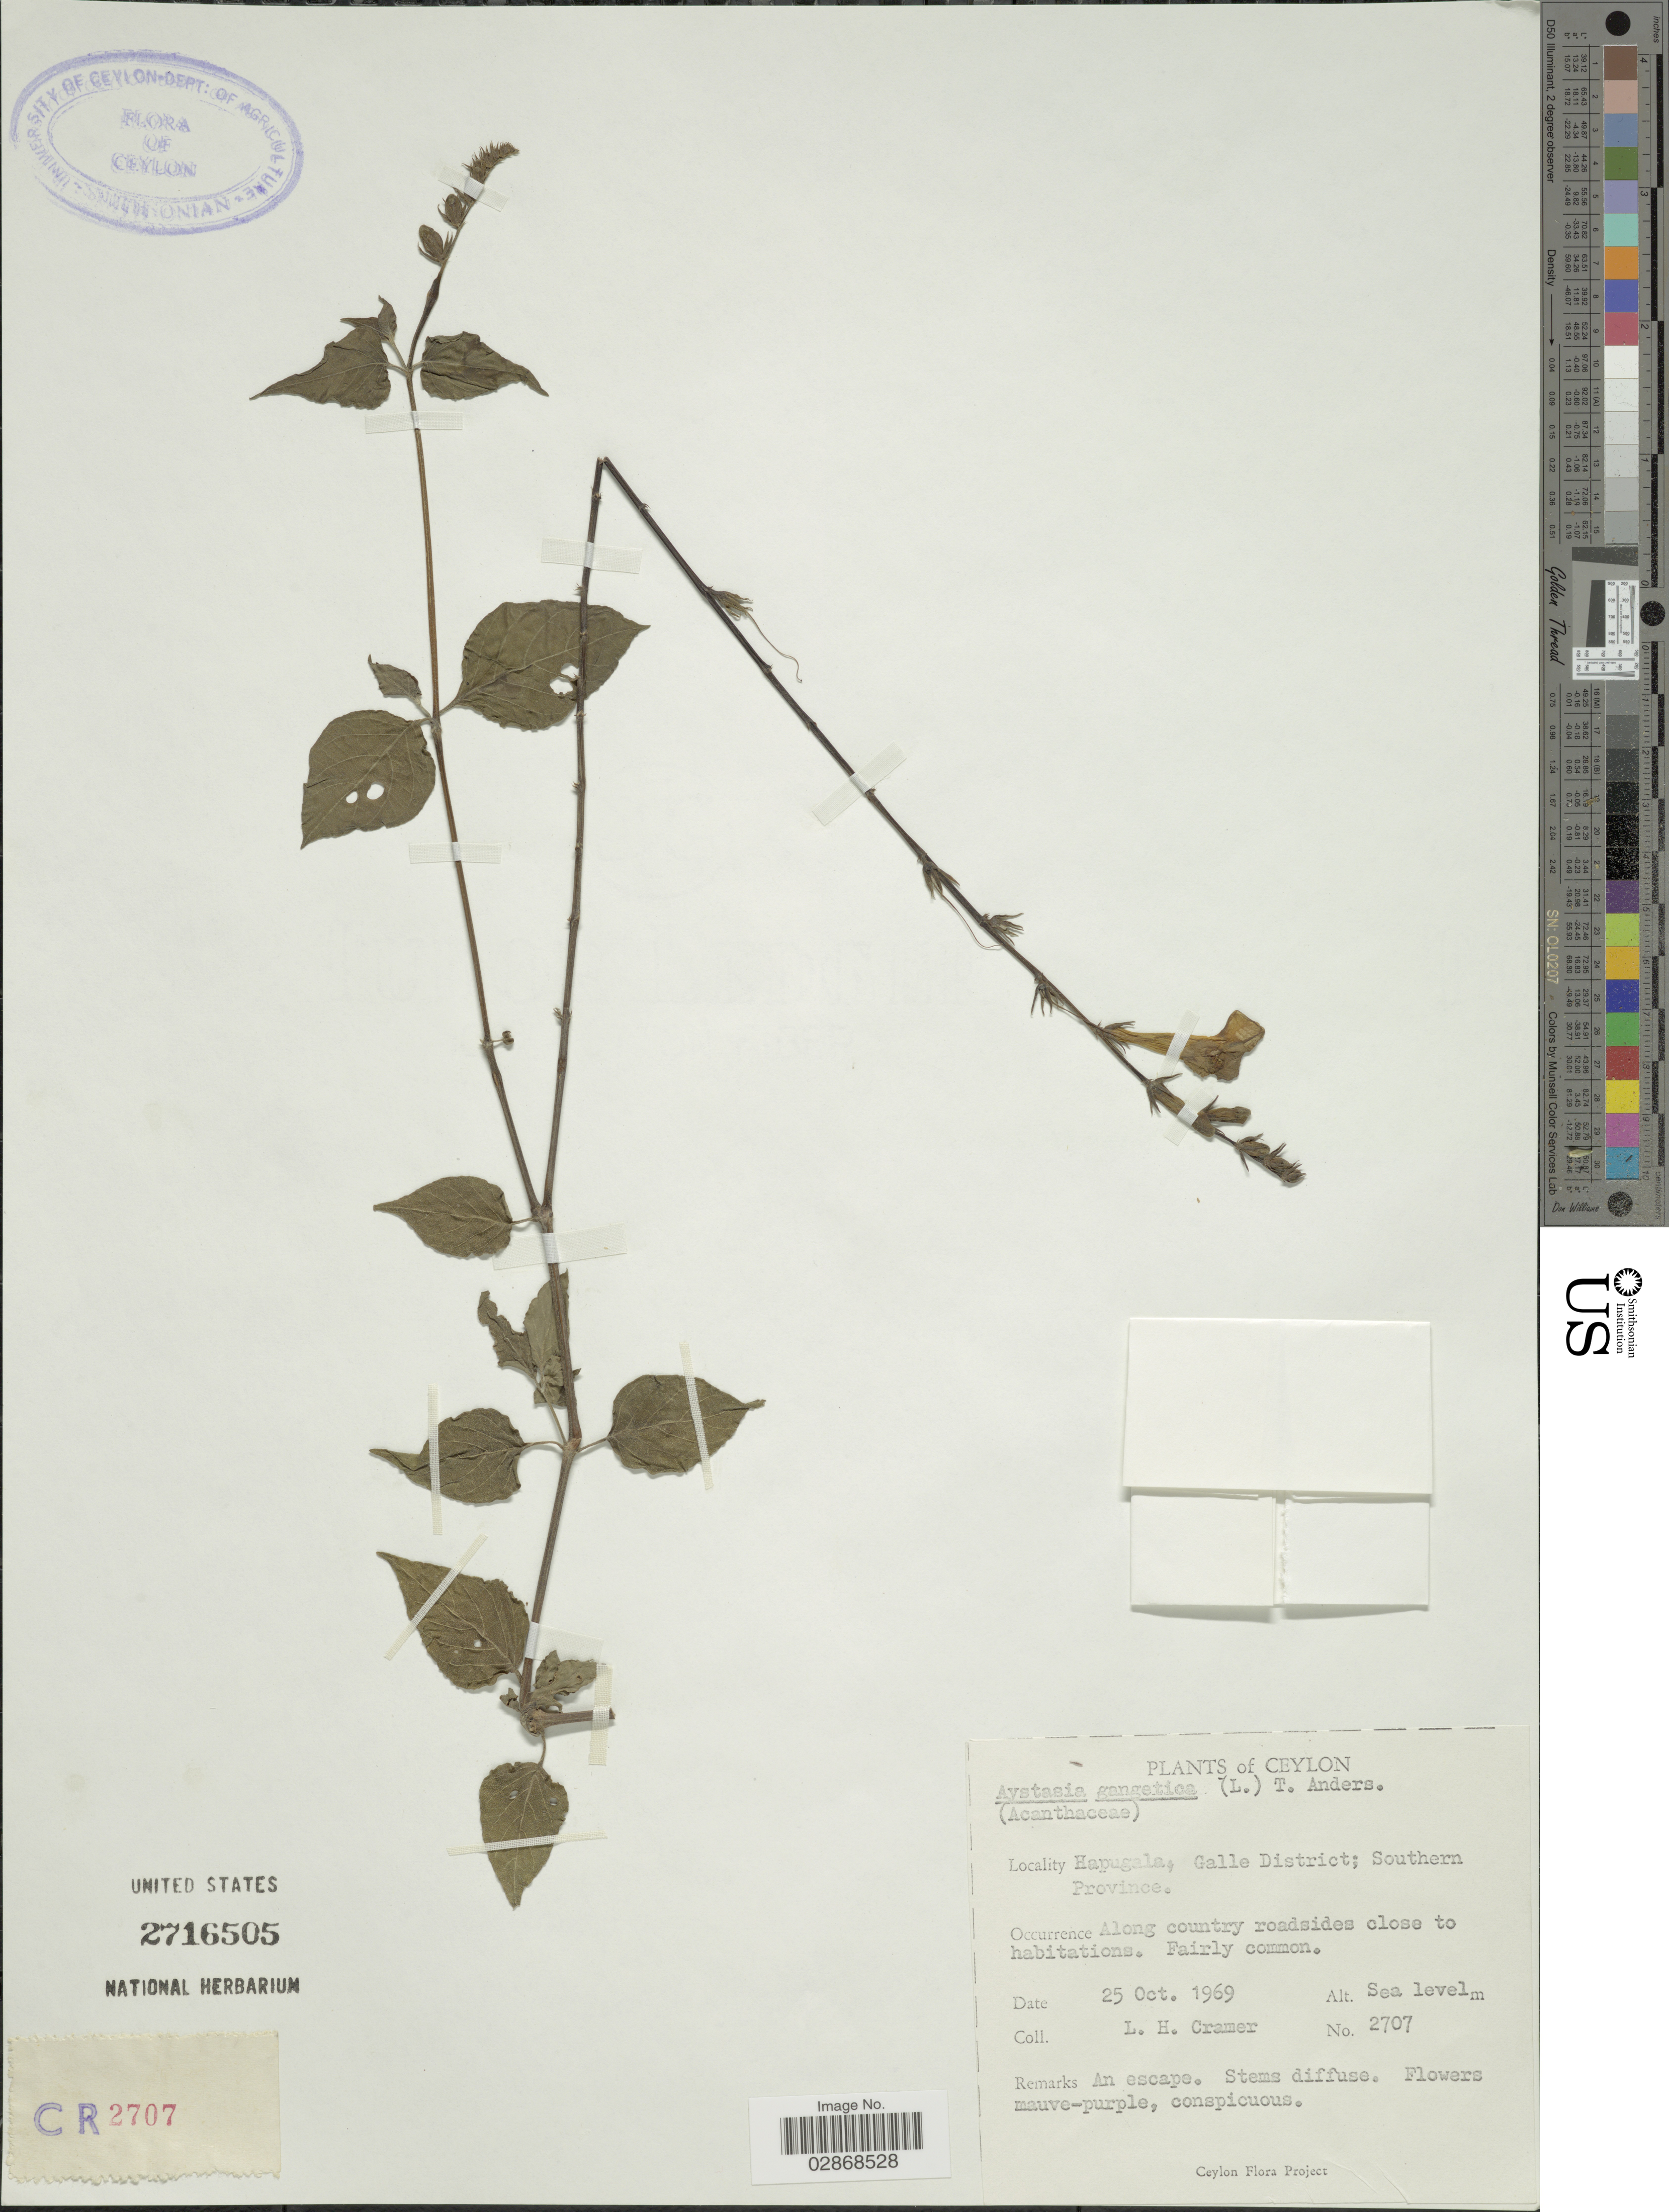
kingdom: Plantae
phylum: Tracheophyta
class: Magnoliopsida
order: Lamiales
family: Acanthaceae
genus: Asystasia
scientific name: Asystasia gangetica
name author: (L.) T. Anderson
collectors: L. H. Cramer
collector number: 2707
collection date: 1969-10-25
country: Sri Lanka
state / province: Southern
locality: Ceylon. Hapugala, Galle District.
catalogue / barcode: US 2716505